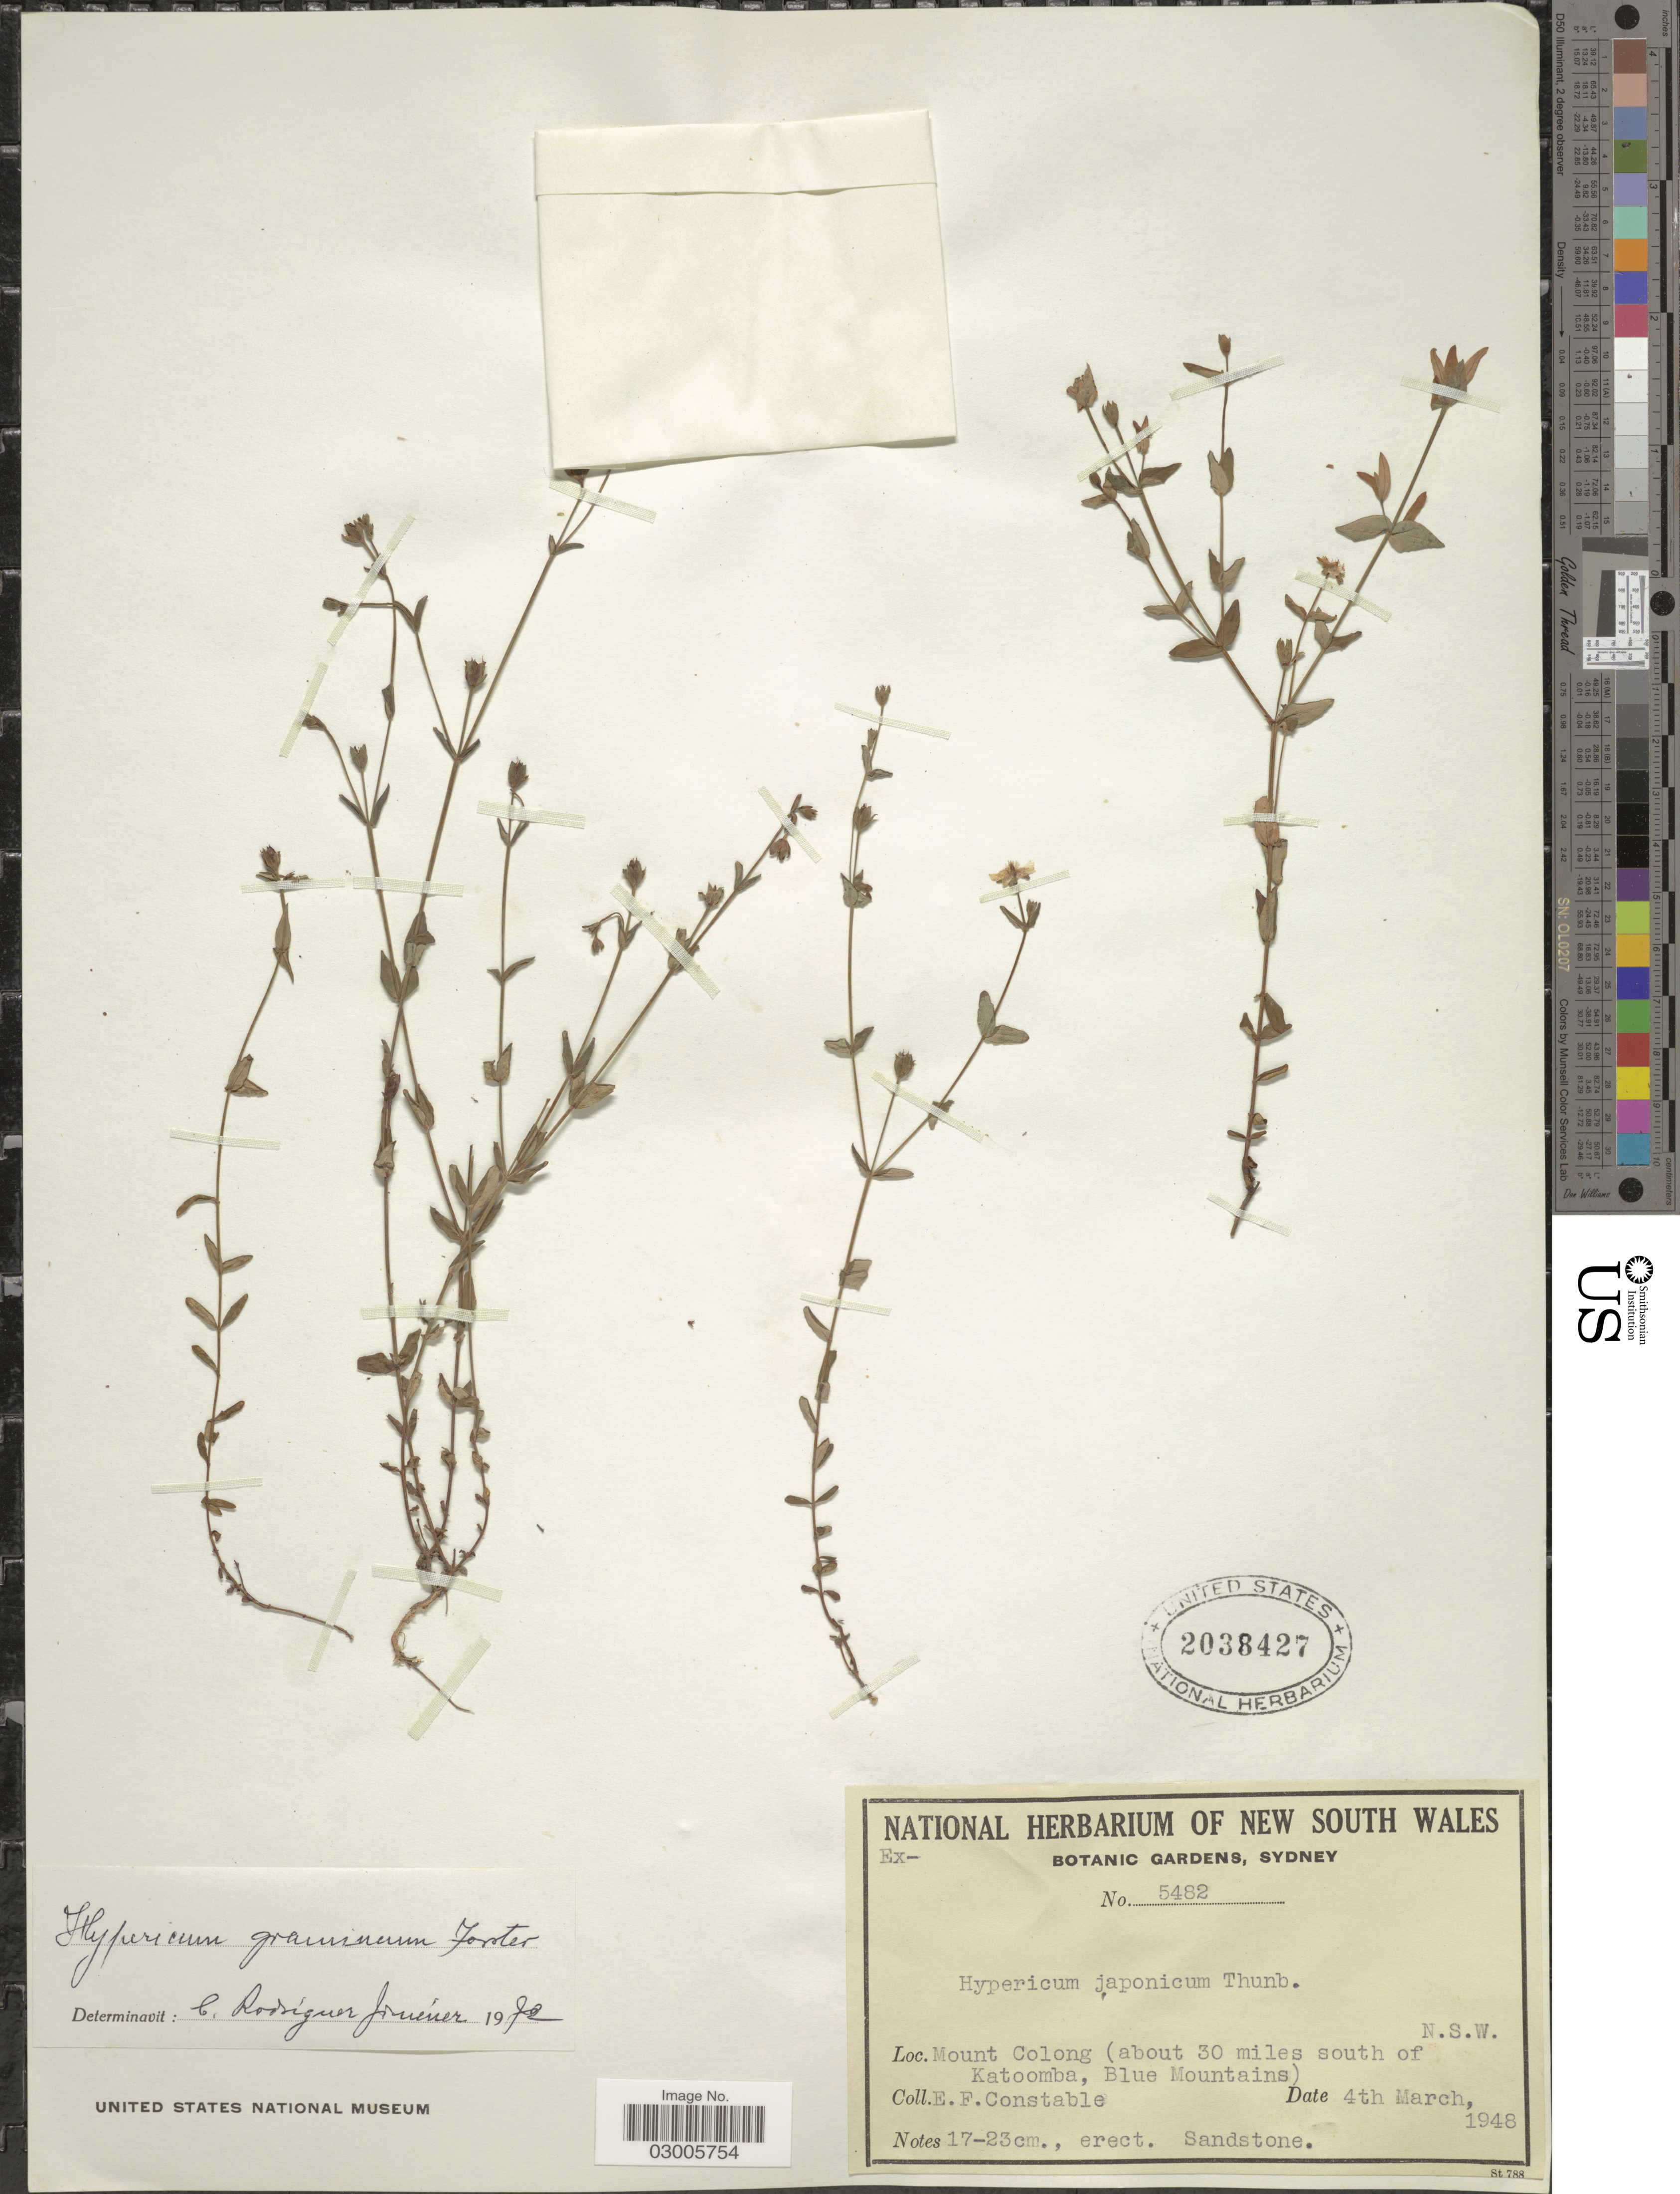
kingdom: Plantae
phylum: Tracheophyta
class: Magnoliopsida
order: Malpighiales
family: Hypericaceae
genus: Hypericum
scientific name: Hypericum gramineum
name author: G. Forst.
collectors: E. F. Constable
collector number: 5482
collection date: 1948-03-04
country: Australia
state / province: New South Wales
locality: Mount Colong (about 30 miles south of Katoomba, Blue Mountains).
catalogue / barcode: US 2038427